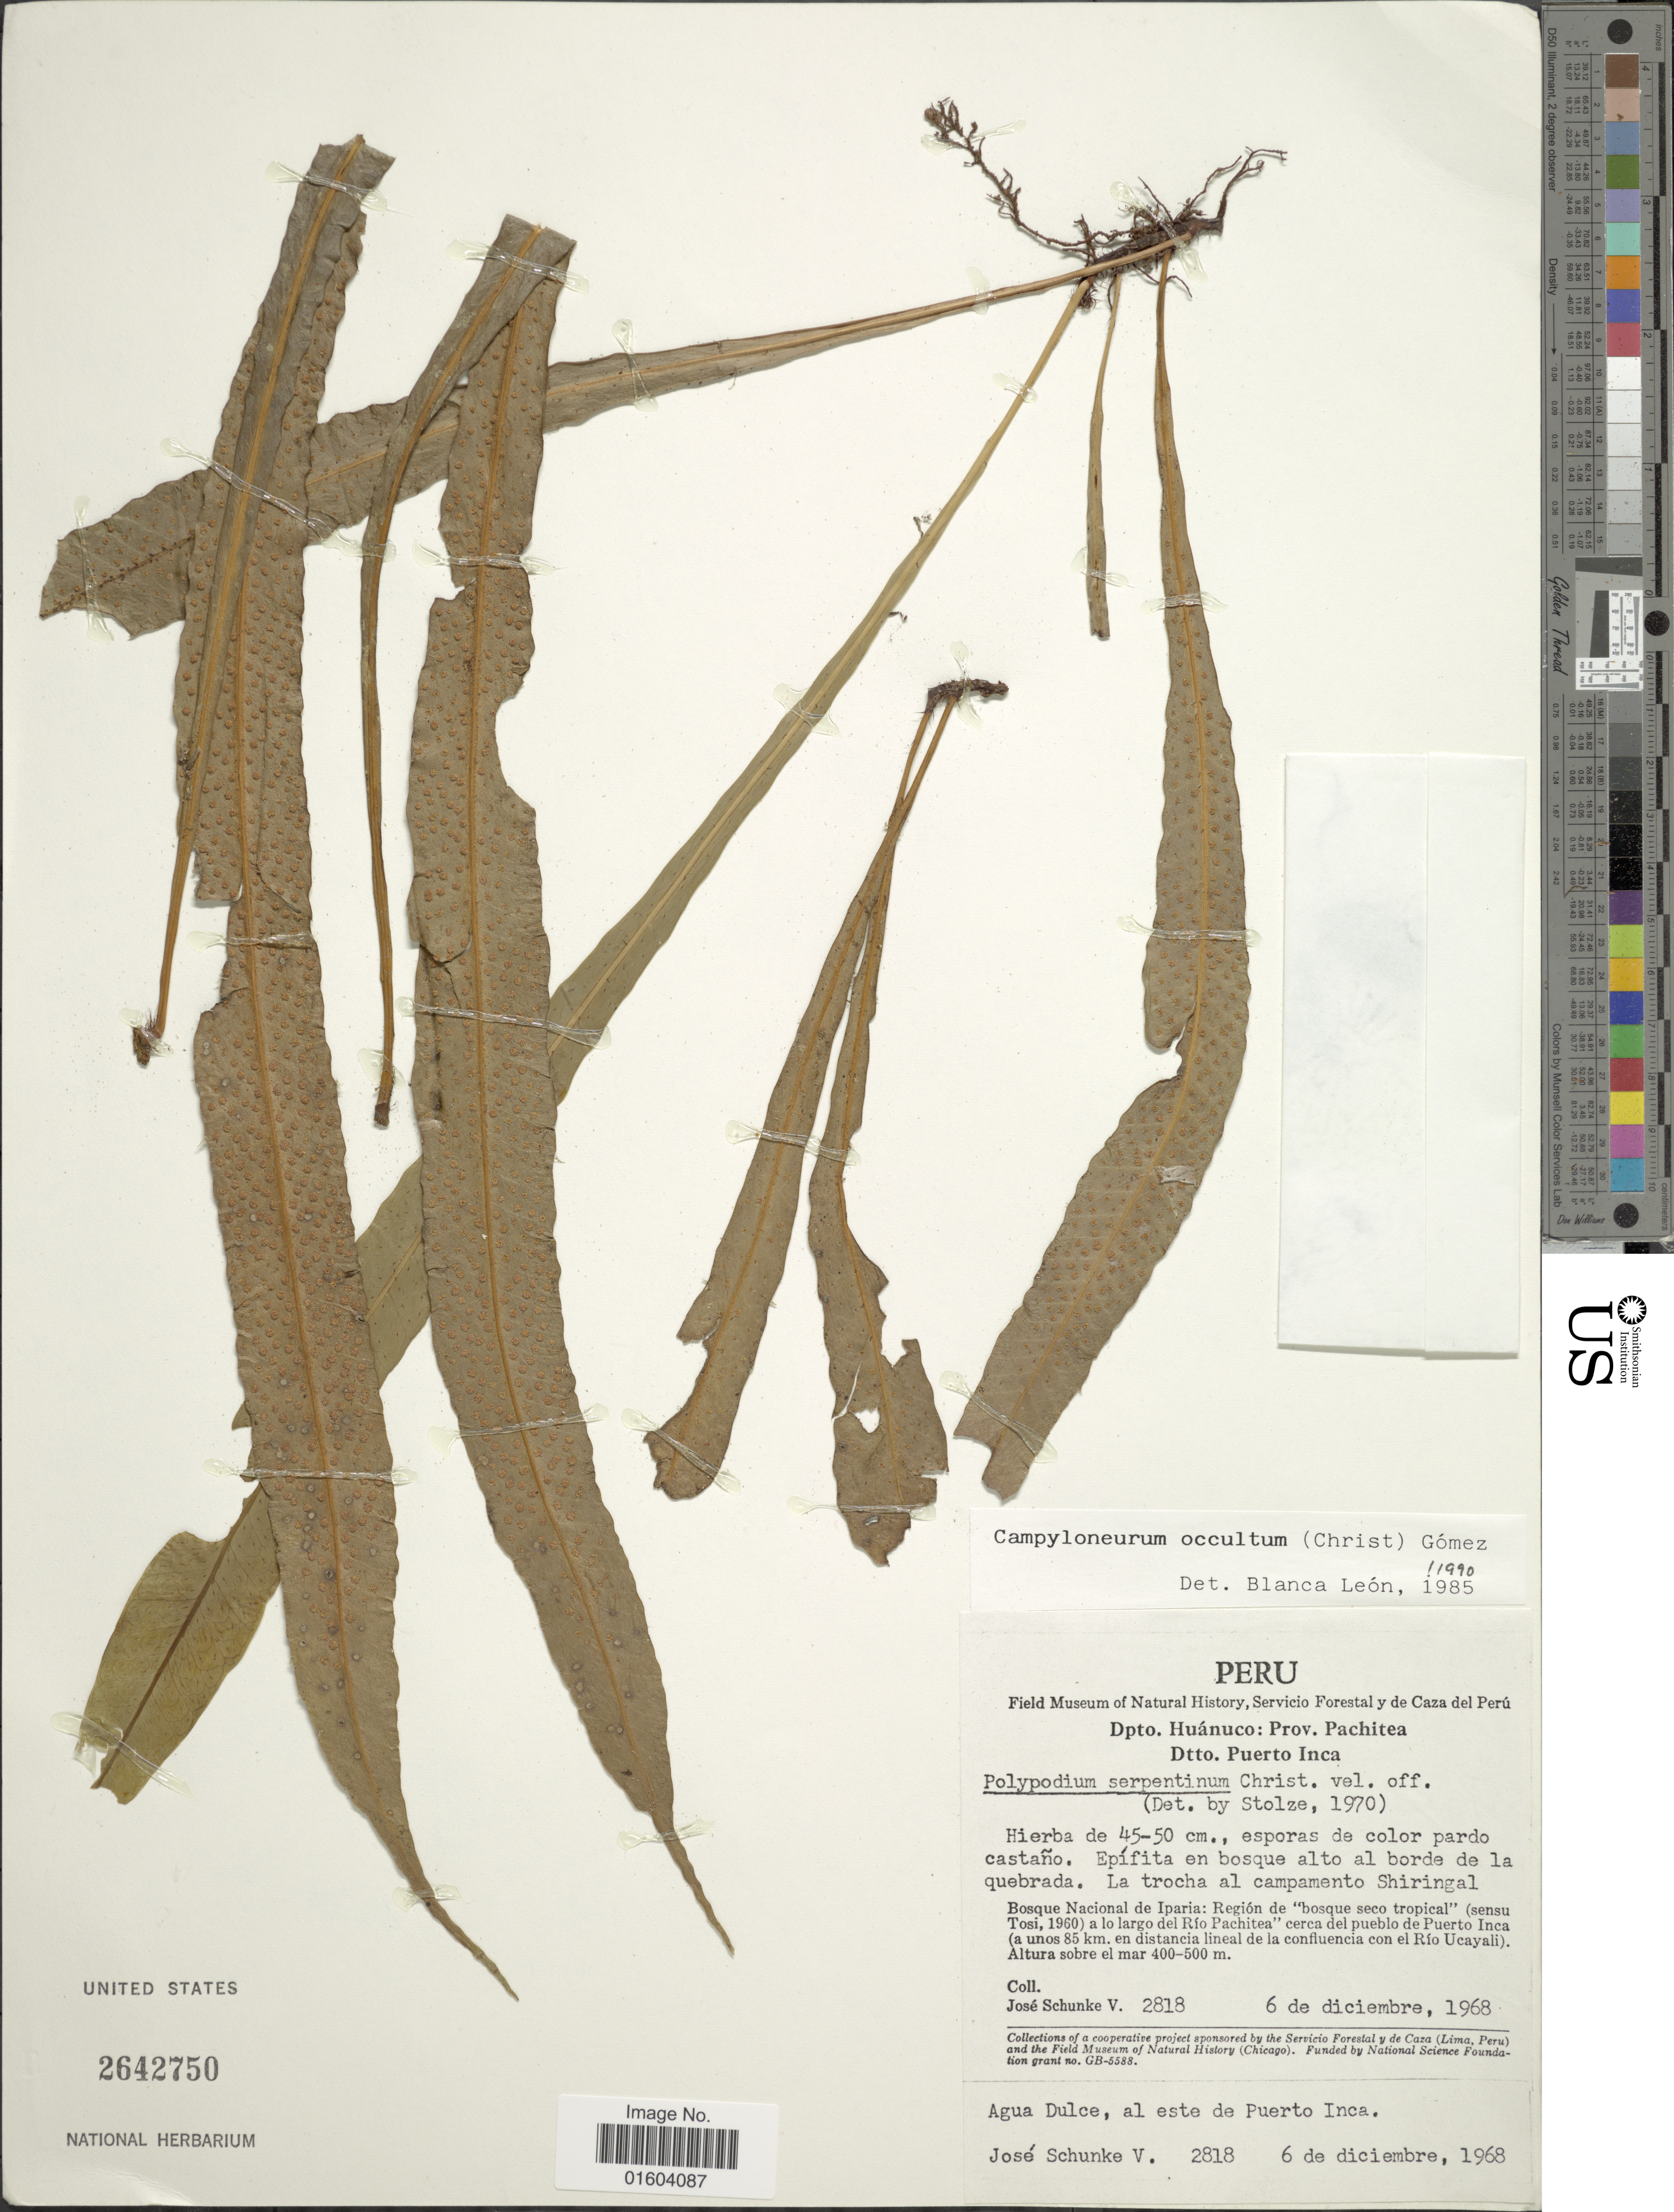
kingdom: Plantae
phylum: Tracheophyta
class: Polypodiopsida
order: Polypodiales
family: Polypodiaceae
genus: Campyloneurum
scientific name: Campyloneurum aphanophlebium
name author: (Kunze) T. Moore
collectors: J. Schunke Vigo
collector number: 2818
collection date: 1968-12-06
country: Peru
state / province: Huánuco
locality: Peru. Dpto. Huanuco: Prov. Pachitea, Dtto. Puerto Inca. La trocha al campamento Shiringal Bosque Nacional de Iparia: Region de bosque seco tropical (sensu Tosi.1960) a lo largo del Rio Pachitea cerca del pueblo de Puerto Inca (a unos 85 km. en distancia lineal de la confluencia con el Rio Ucayali).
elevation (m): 400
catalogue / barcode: US 2642750